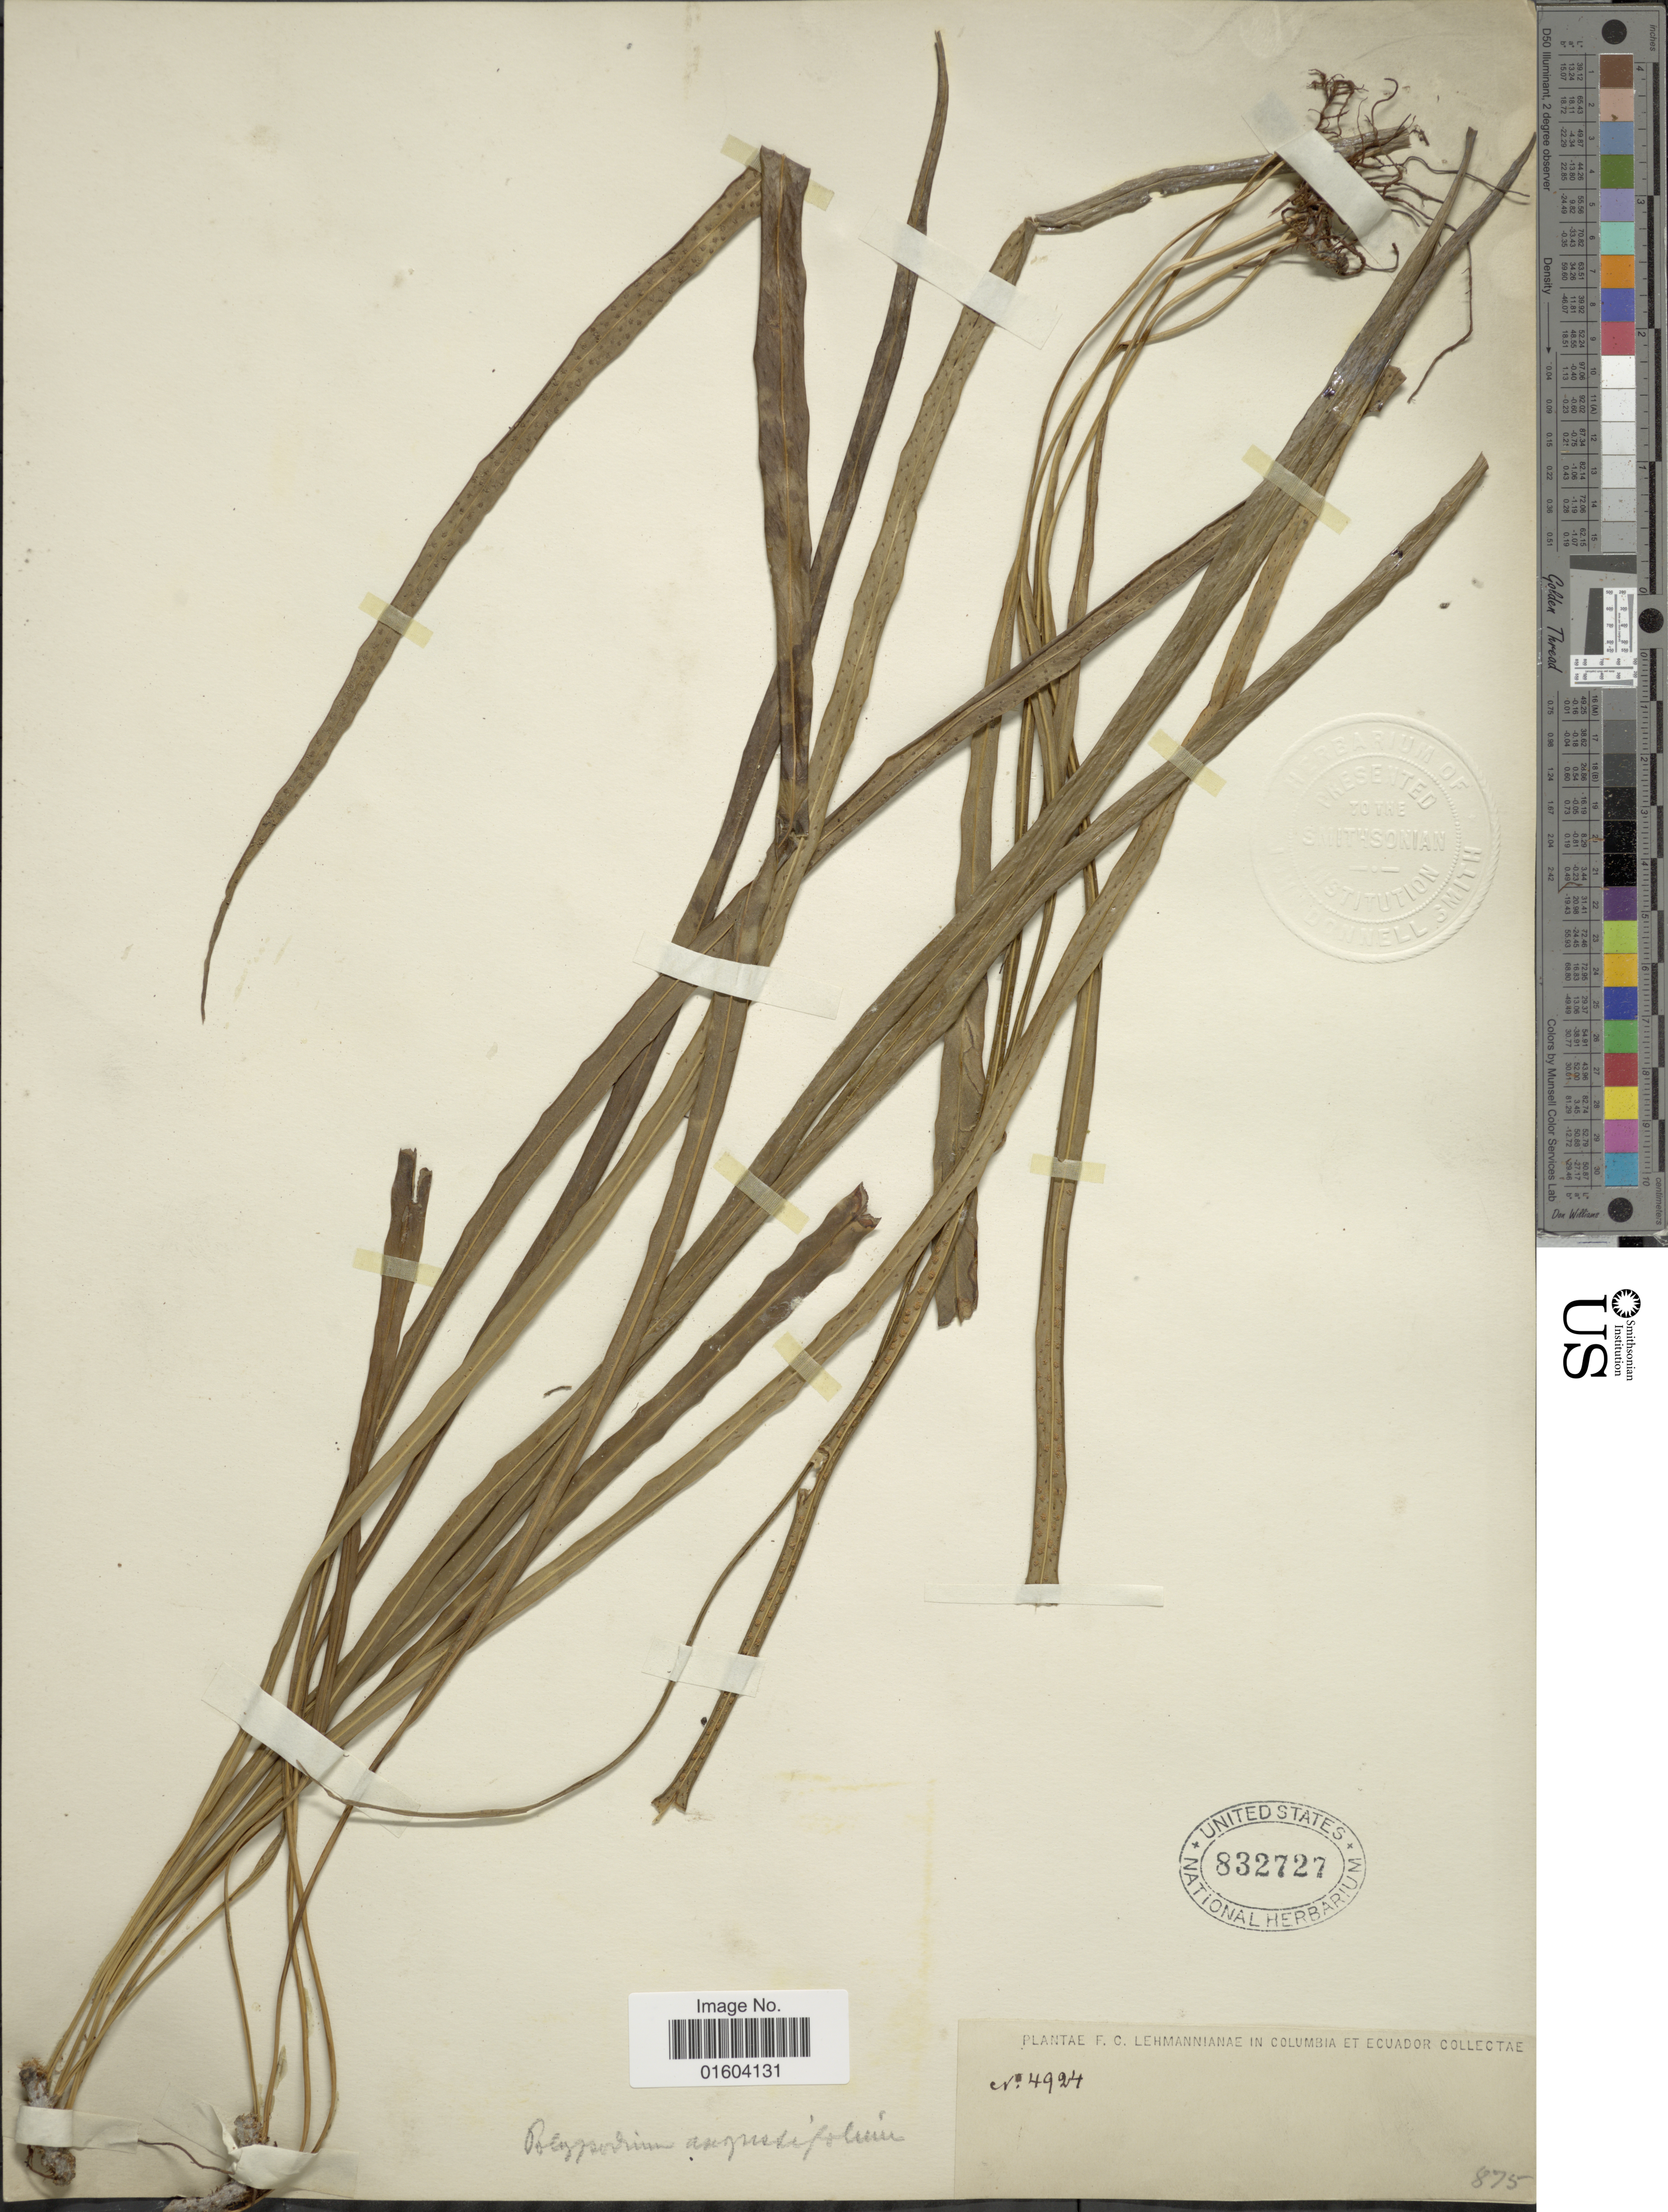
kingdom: Plantae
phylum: Tracheophyta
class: Polypodiopsida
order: Polypodiales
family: Polypodiaceae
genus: Campyloneurum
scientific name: Campyloneurum chlorolepis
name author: Alston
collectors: F. C. Lehmann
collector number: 4924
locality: Columbia et Ecuador.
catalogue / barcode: US 832727